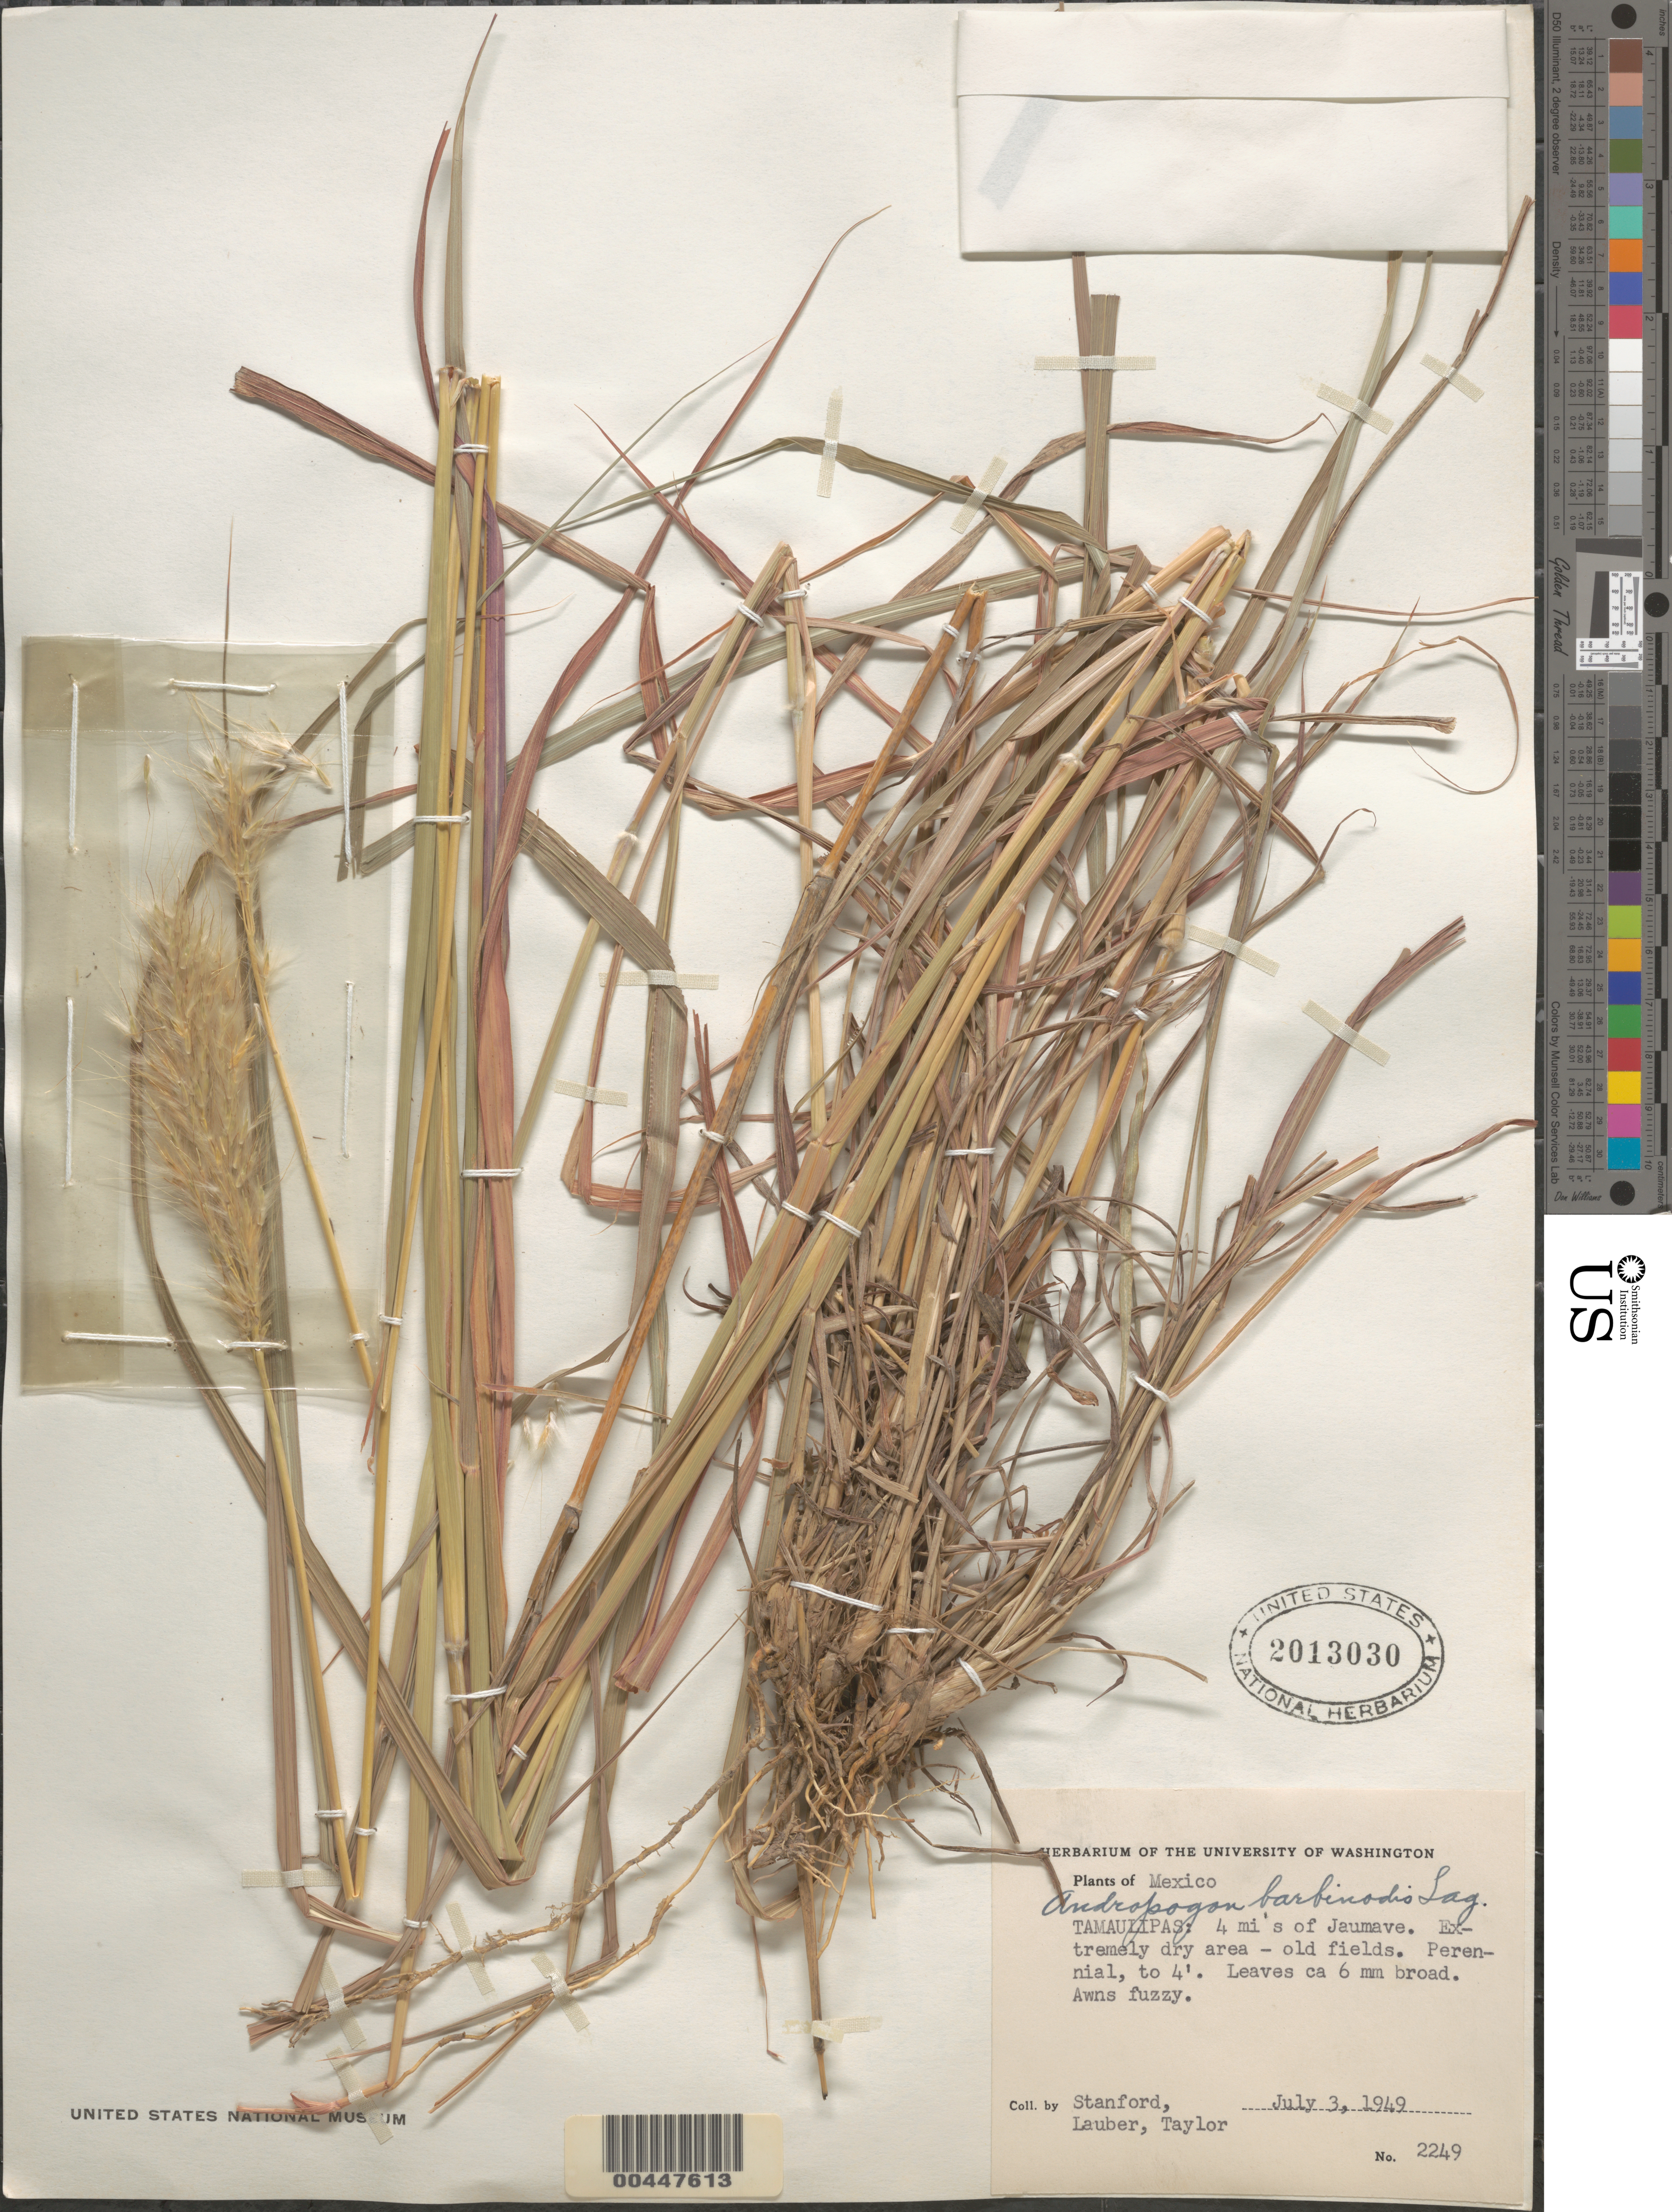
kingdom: Plantae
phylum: Tracheophyta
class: Liliopsida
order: Poales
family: Poaceae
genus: Andropogon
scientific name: Andropogon barbinodis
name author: Lag.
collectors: -. Stanford, -. Lauber & -- Taylor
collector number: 2249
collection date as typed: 3 Jul 1949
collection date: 1949-07-03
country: Mexico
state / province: Tamaulipas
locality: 4 mi S of Jaumave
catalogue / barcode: US 2013030